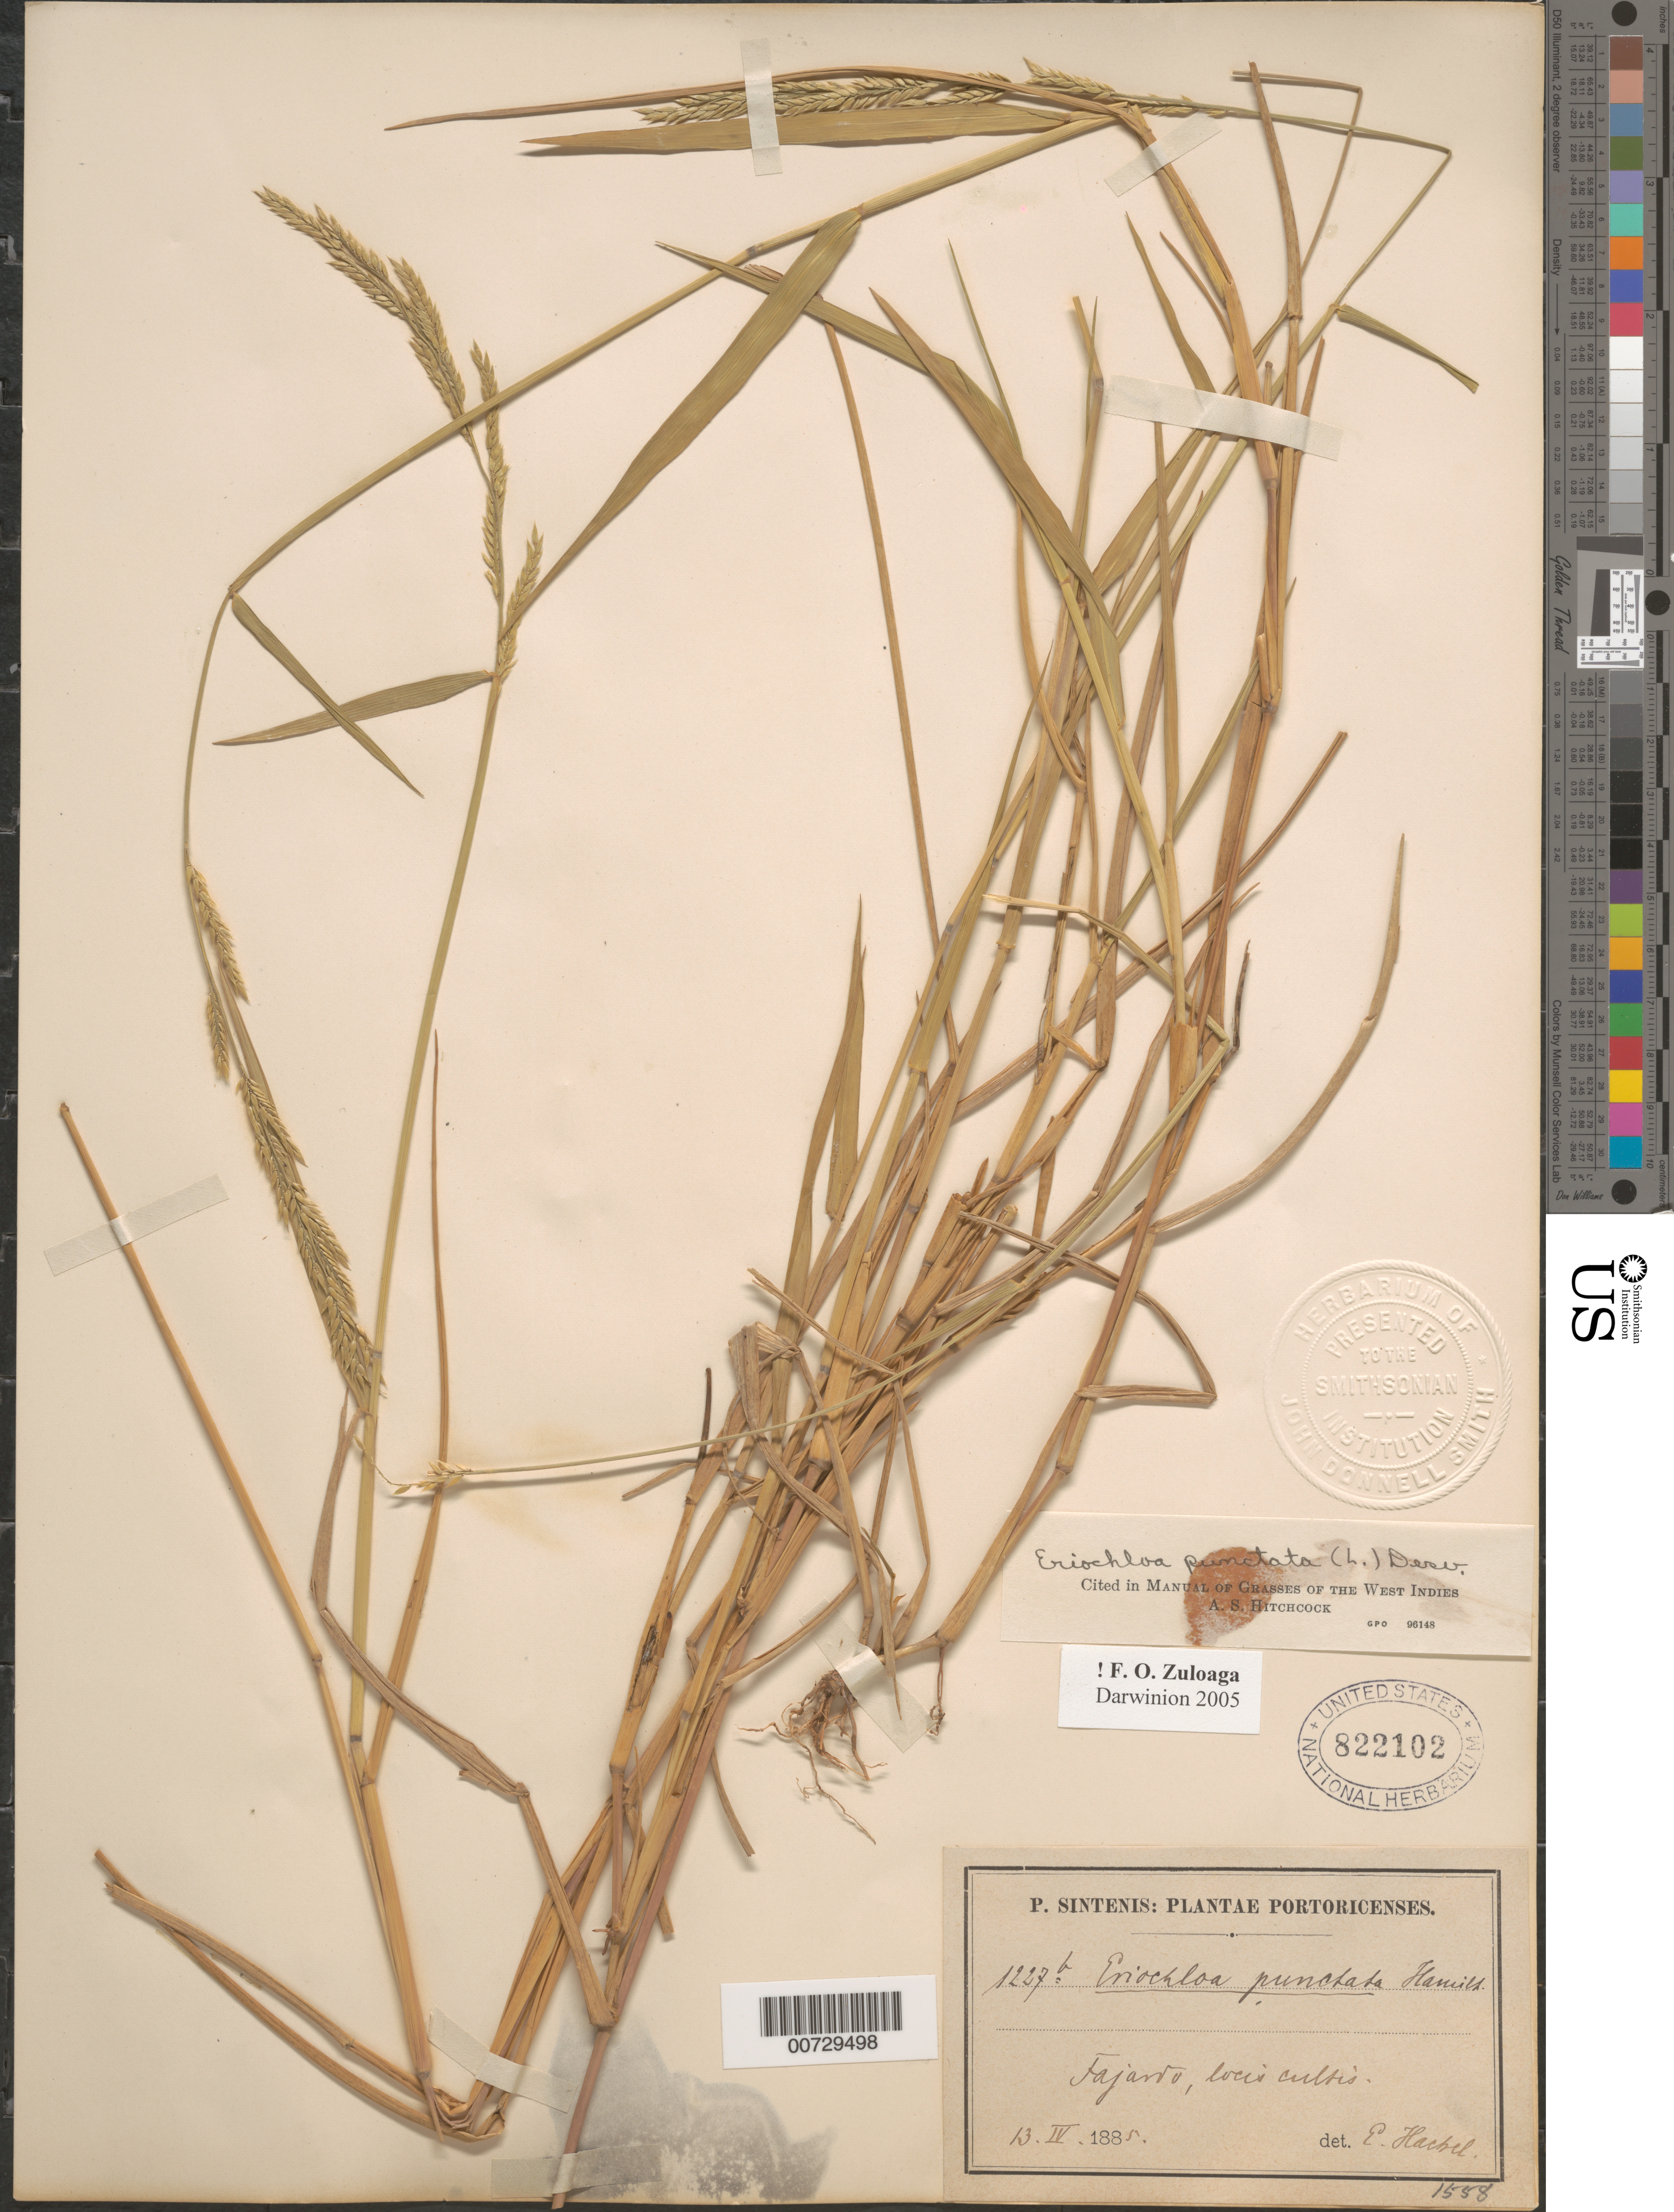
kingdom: Plantae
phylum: Tracheophyta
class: Liliopsida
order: Poales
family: Poaceae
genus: Eriochloa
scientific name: Eriochloa punctata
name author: (L.) Desv. ex Ham.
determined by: Hackel, E.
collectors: P. Sintenis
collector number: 1227b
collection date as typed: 13 Apr 1885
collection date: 1885-04-13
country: Puerto Rico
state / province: Fajardo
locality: Fajardo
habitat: Locis cultis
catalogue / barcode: US 822102